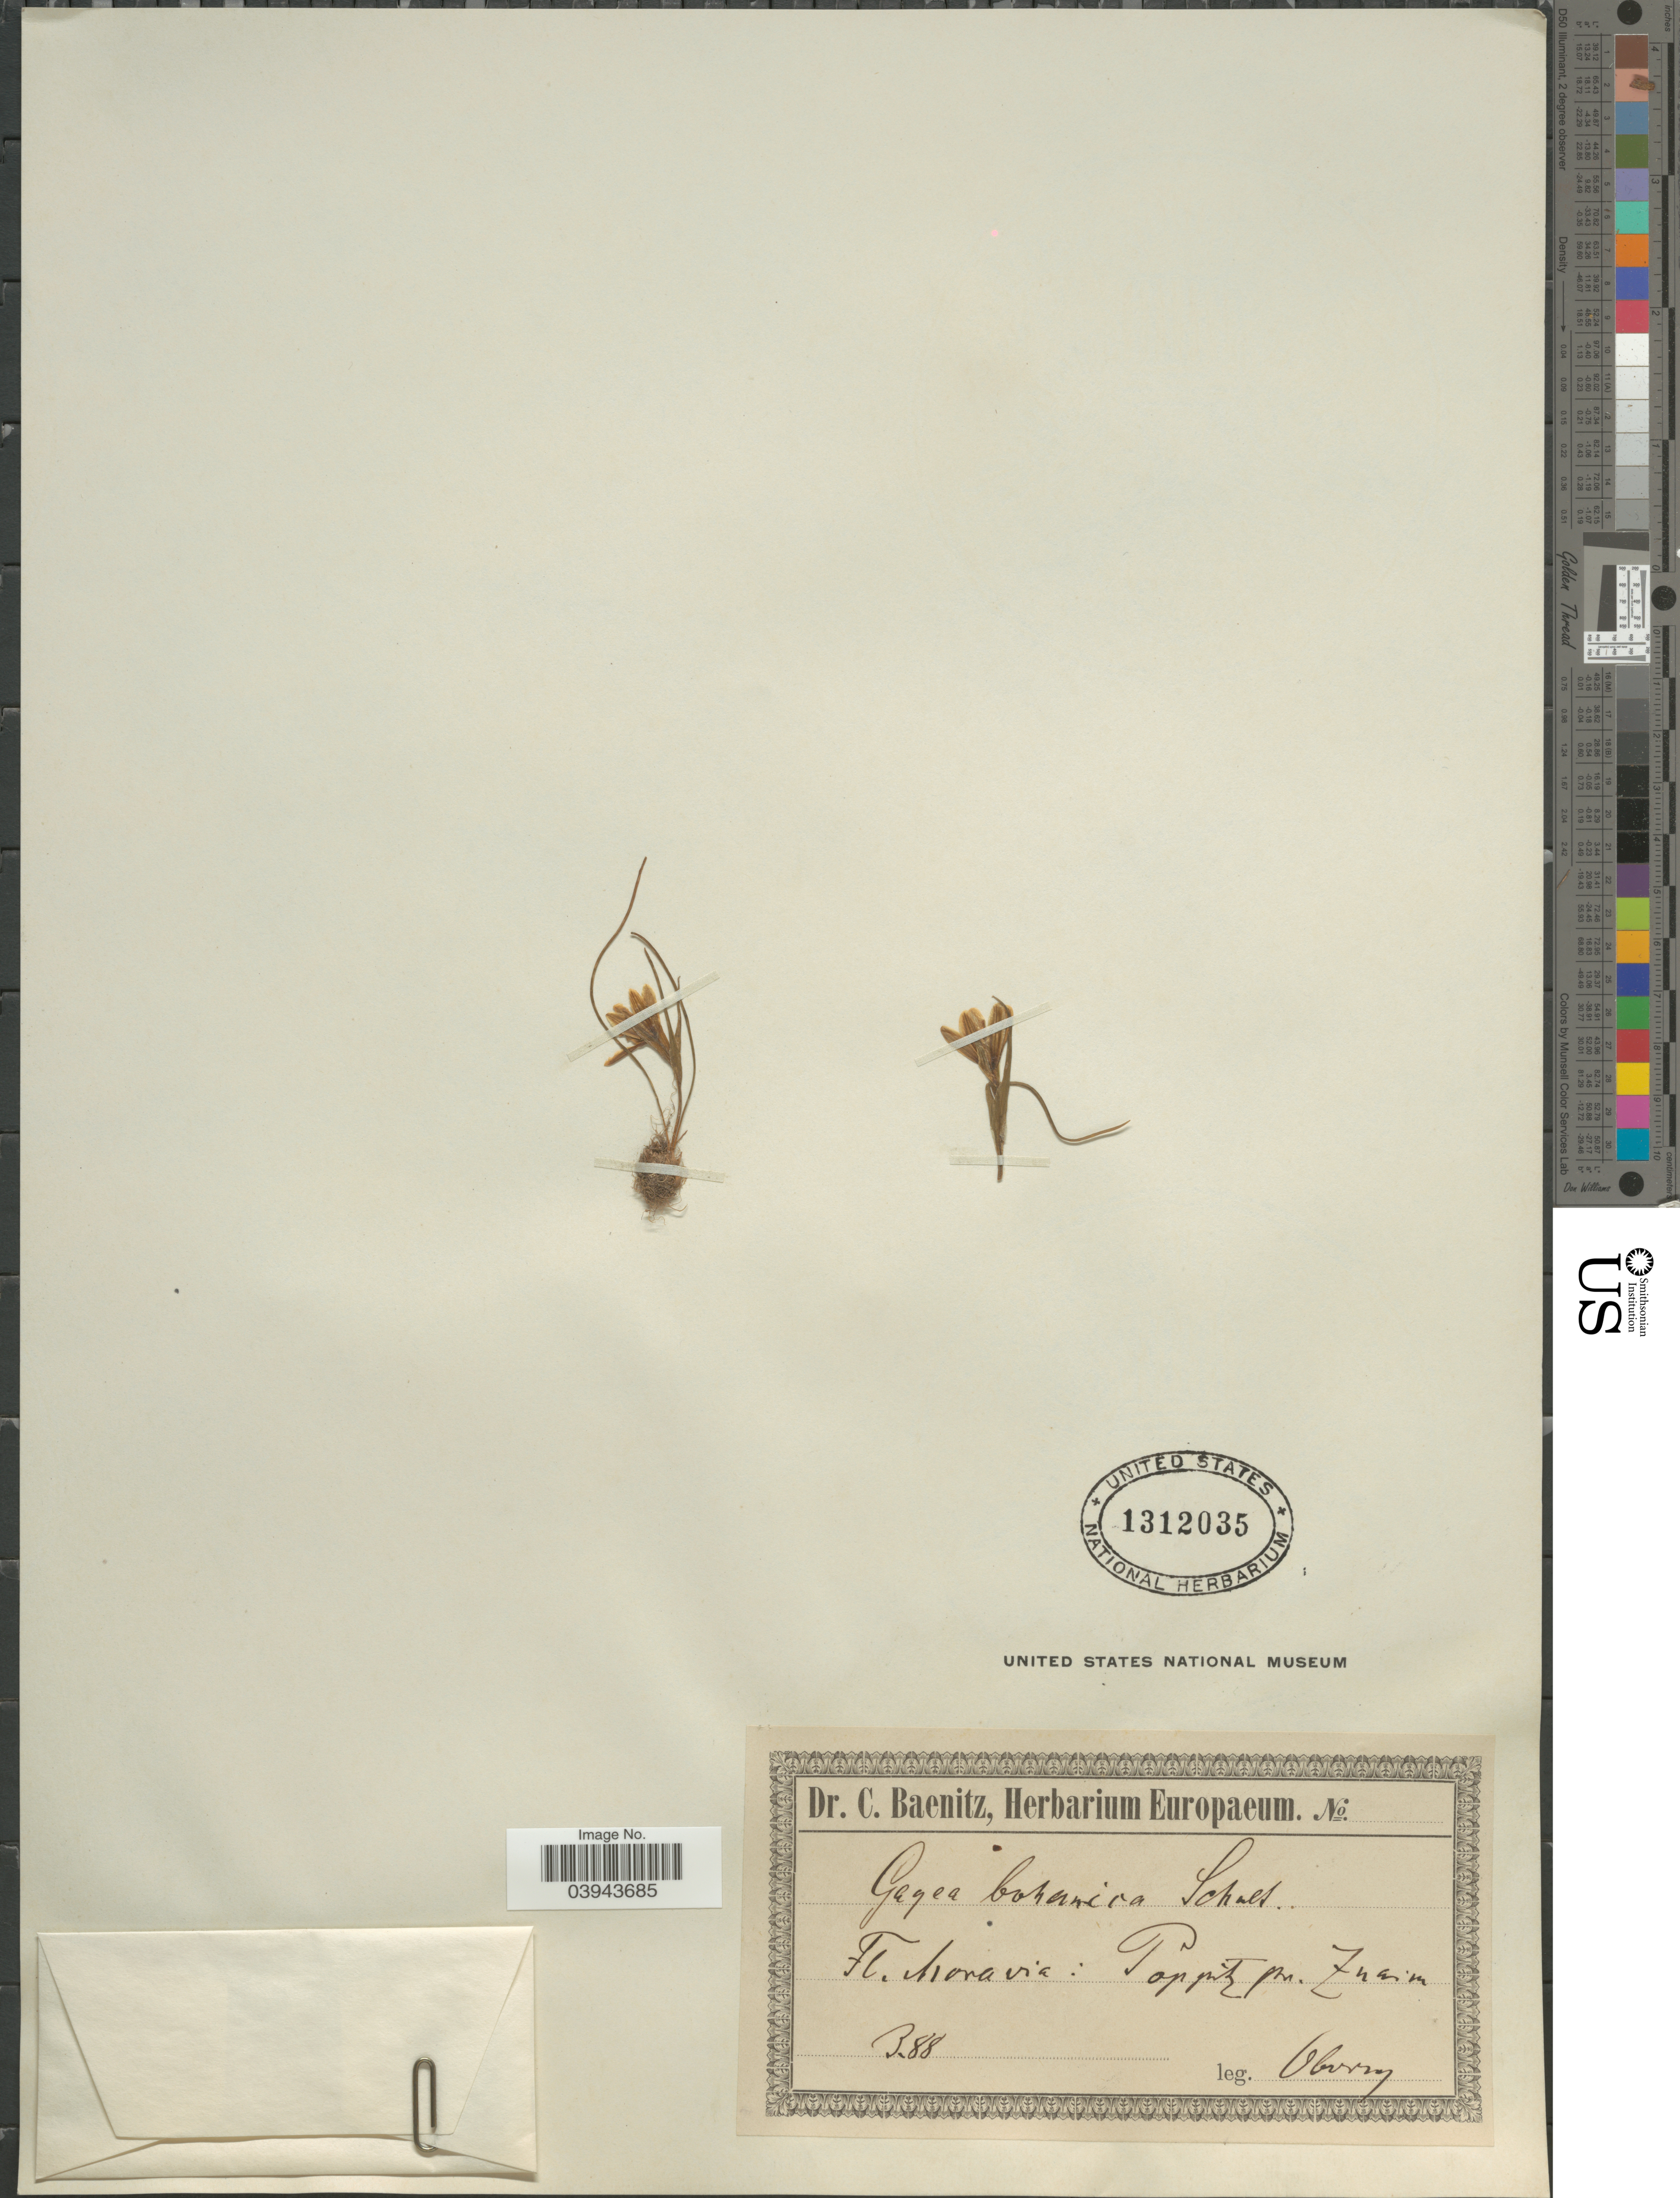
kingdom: Plantae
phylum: Tracheophyta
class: Liliopsida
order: Liliales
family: Liliaceae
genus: Gagea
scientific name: Gagea bohemica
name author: Schult. f.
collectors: Oborny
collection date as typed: Transcribed d/m/y: /3/88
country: Czechia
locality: Moravia: Poppitz pr. Znaim.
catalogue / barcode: US 1312035